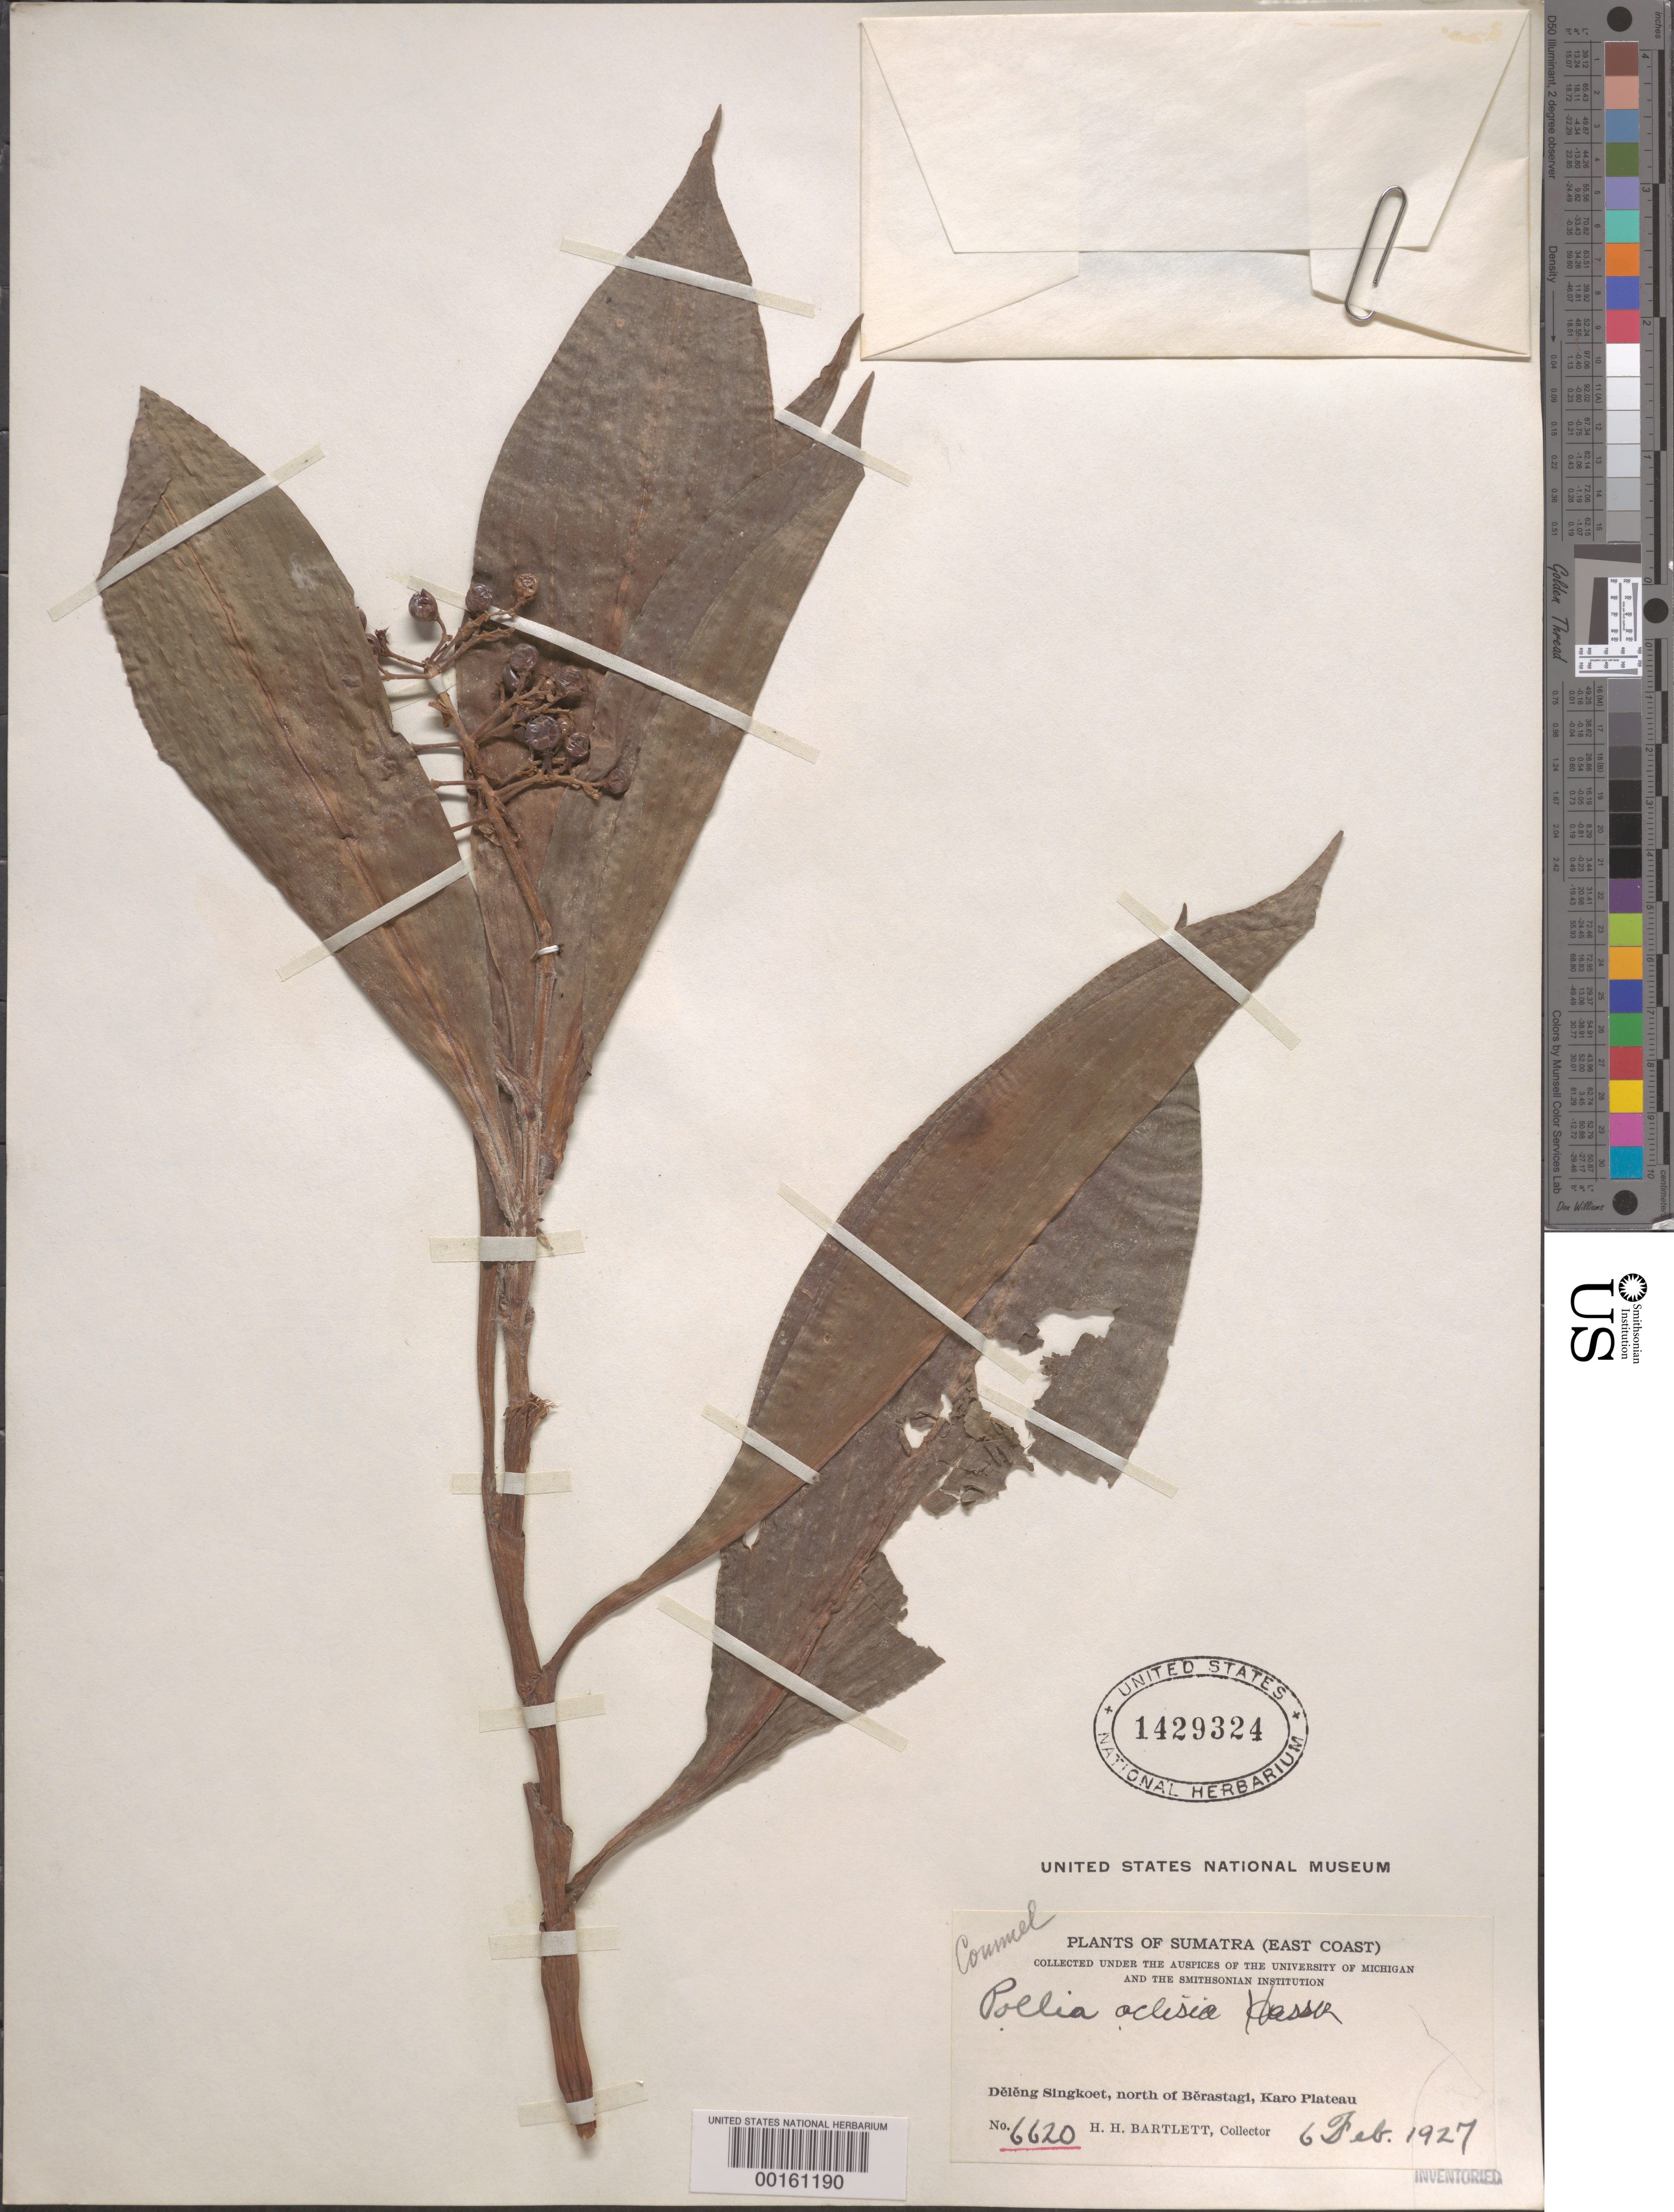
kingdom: Plantae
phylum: Tracheophyta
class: Liliopsida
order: Commelinales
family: Commelinaceae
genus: Pollia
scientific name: Pollia hasskarlii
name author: R.S. Rao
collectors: H. H. Bartlett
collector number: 6620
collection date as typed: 06 Feb 1927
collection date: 1927-02-06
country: Indonesia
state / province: Sumatra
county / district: Sumatera Utara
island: Sumatra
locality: Deleng Singkoet, N of Berastagi, Karo Plateau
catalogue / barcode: US 1429324